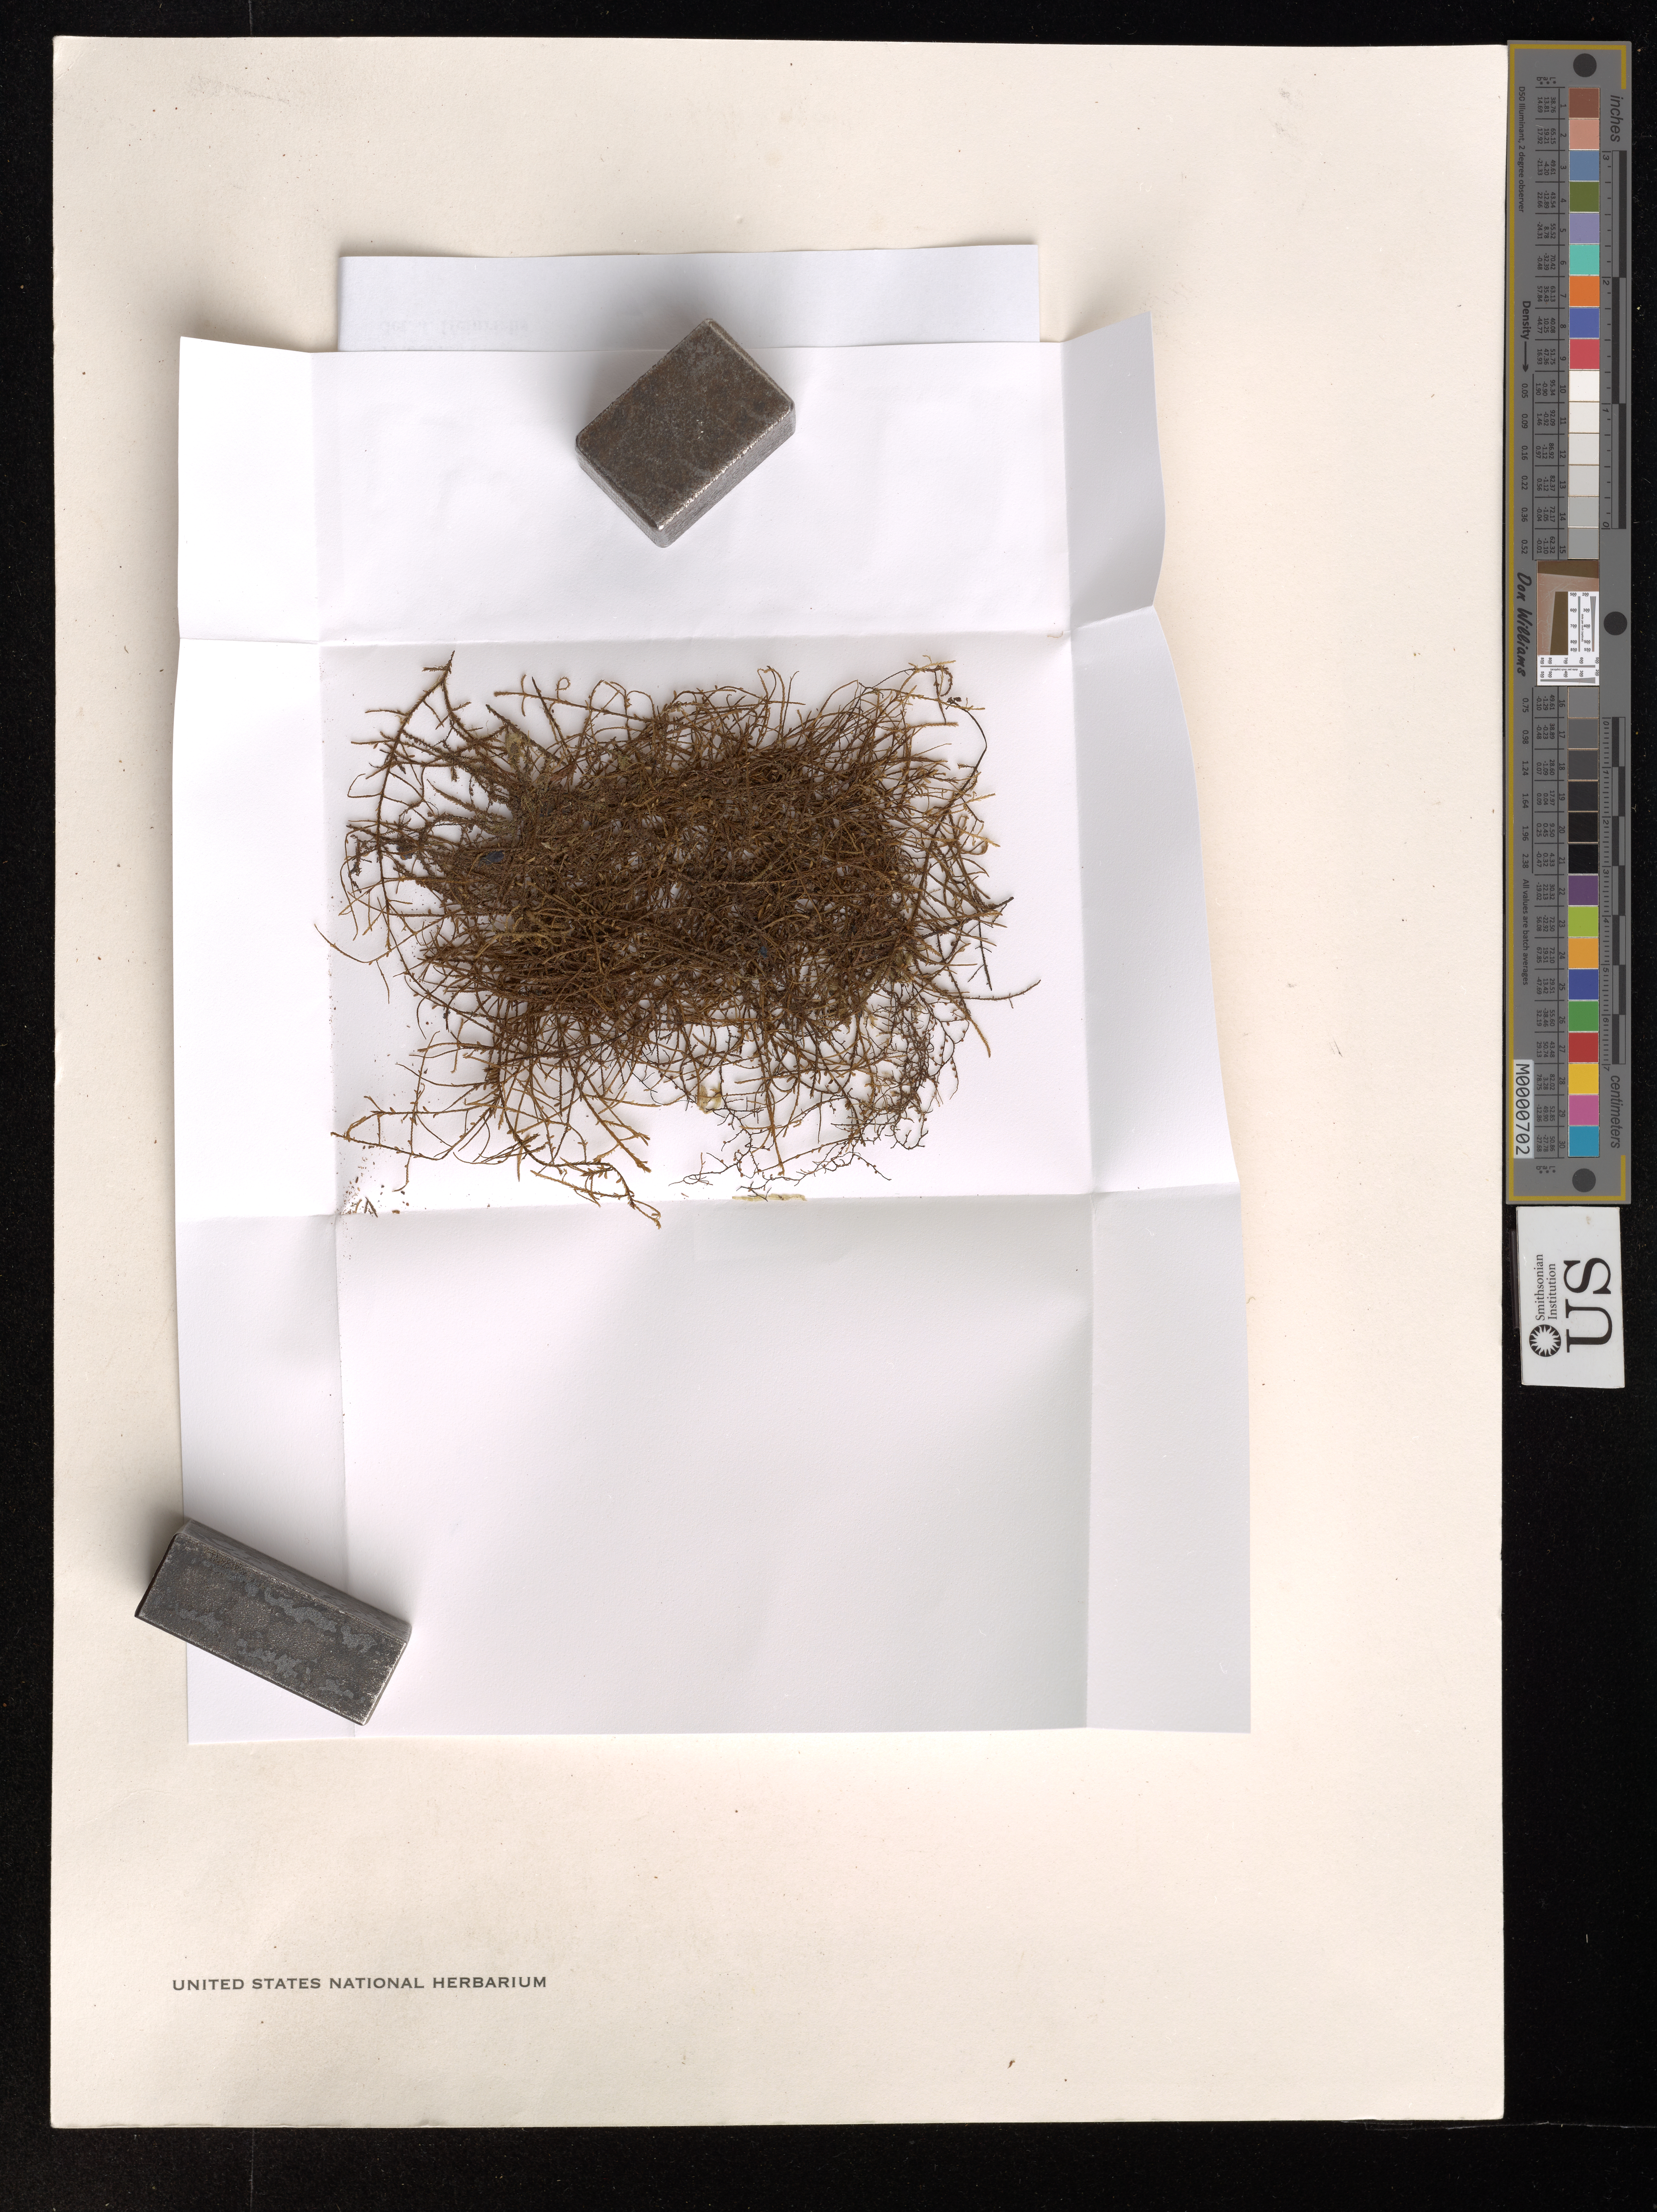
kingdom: Plantae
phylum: Marchantiophyta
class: Jungermanniopsida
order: Porellales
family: Lejeuneaceae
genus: Bryopteris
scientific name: Bryopteris filicina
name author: (Sw.) Nees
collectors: J. Heinrichs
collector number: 4582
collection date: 2004-08-17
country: Ecuador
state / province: Pichincha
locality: Road Quito-Mindo km 48, "Las Palmas".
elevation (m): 1800